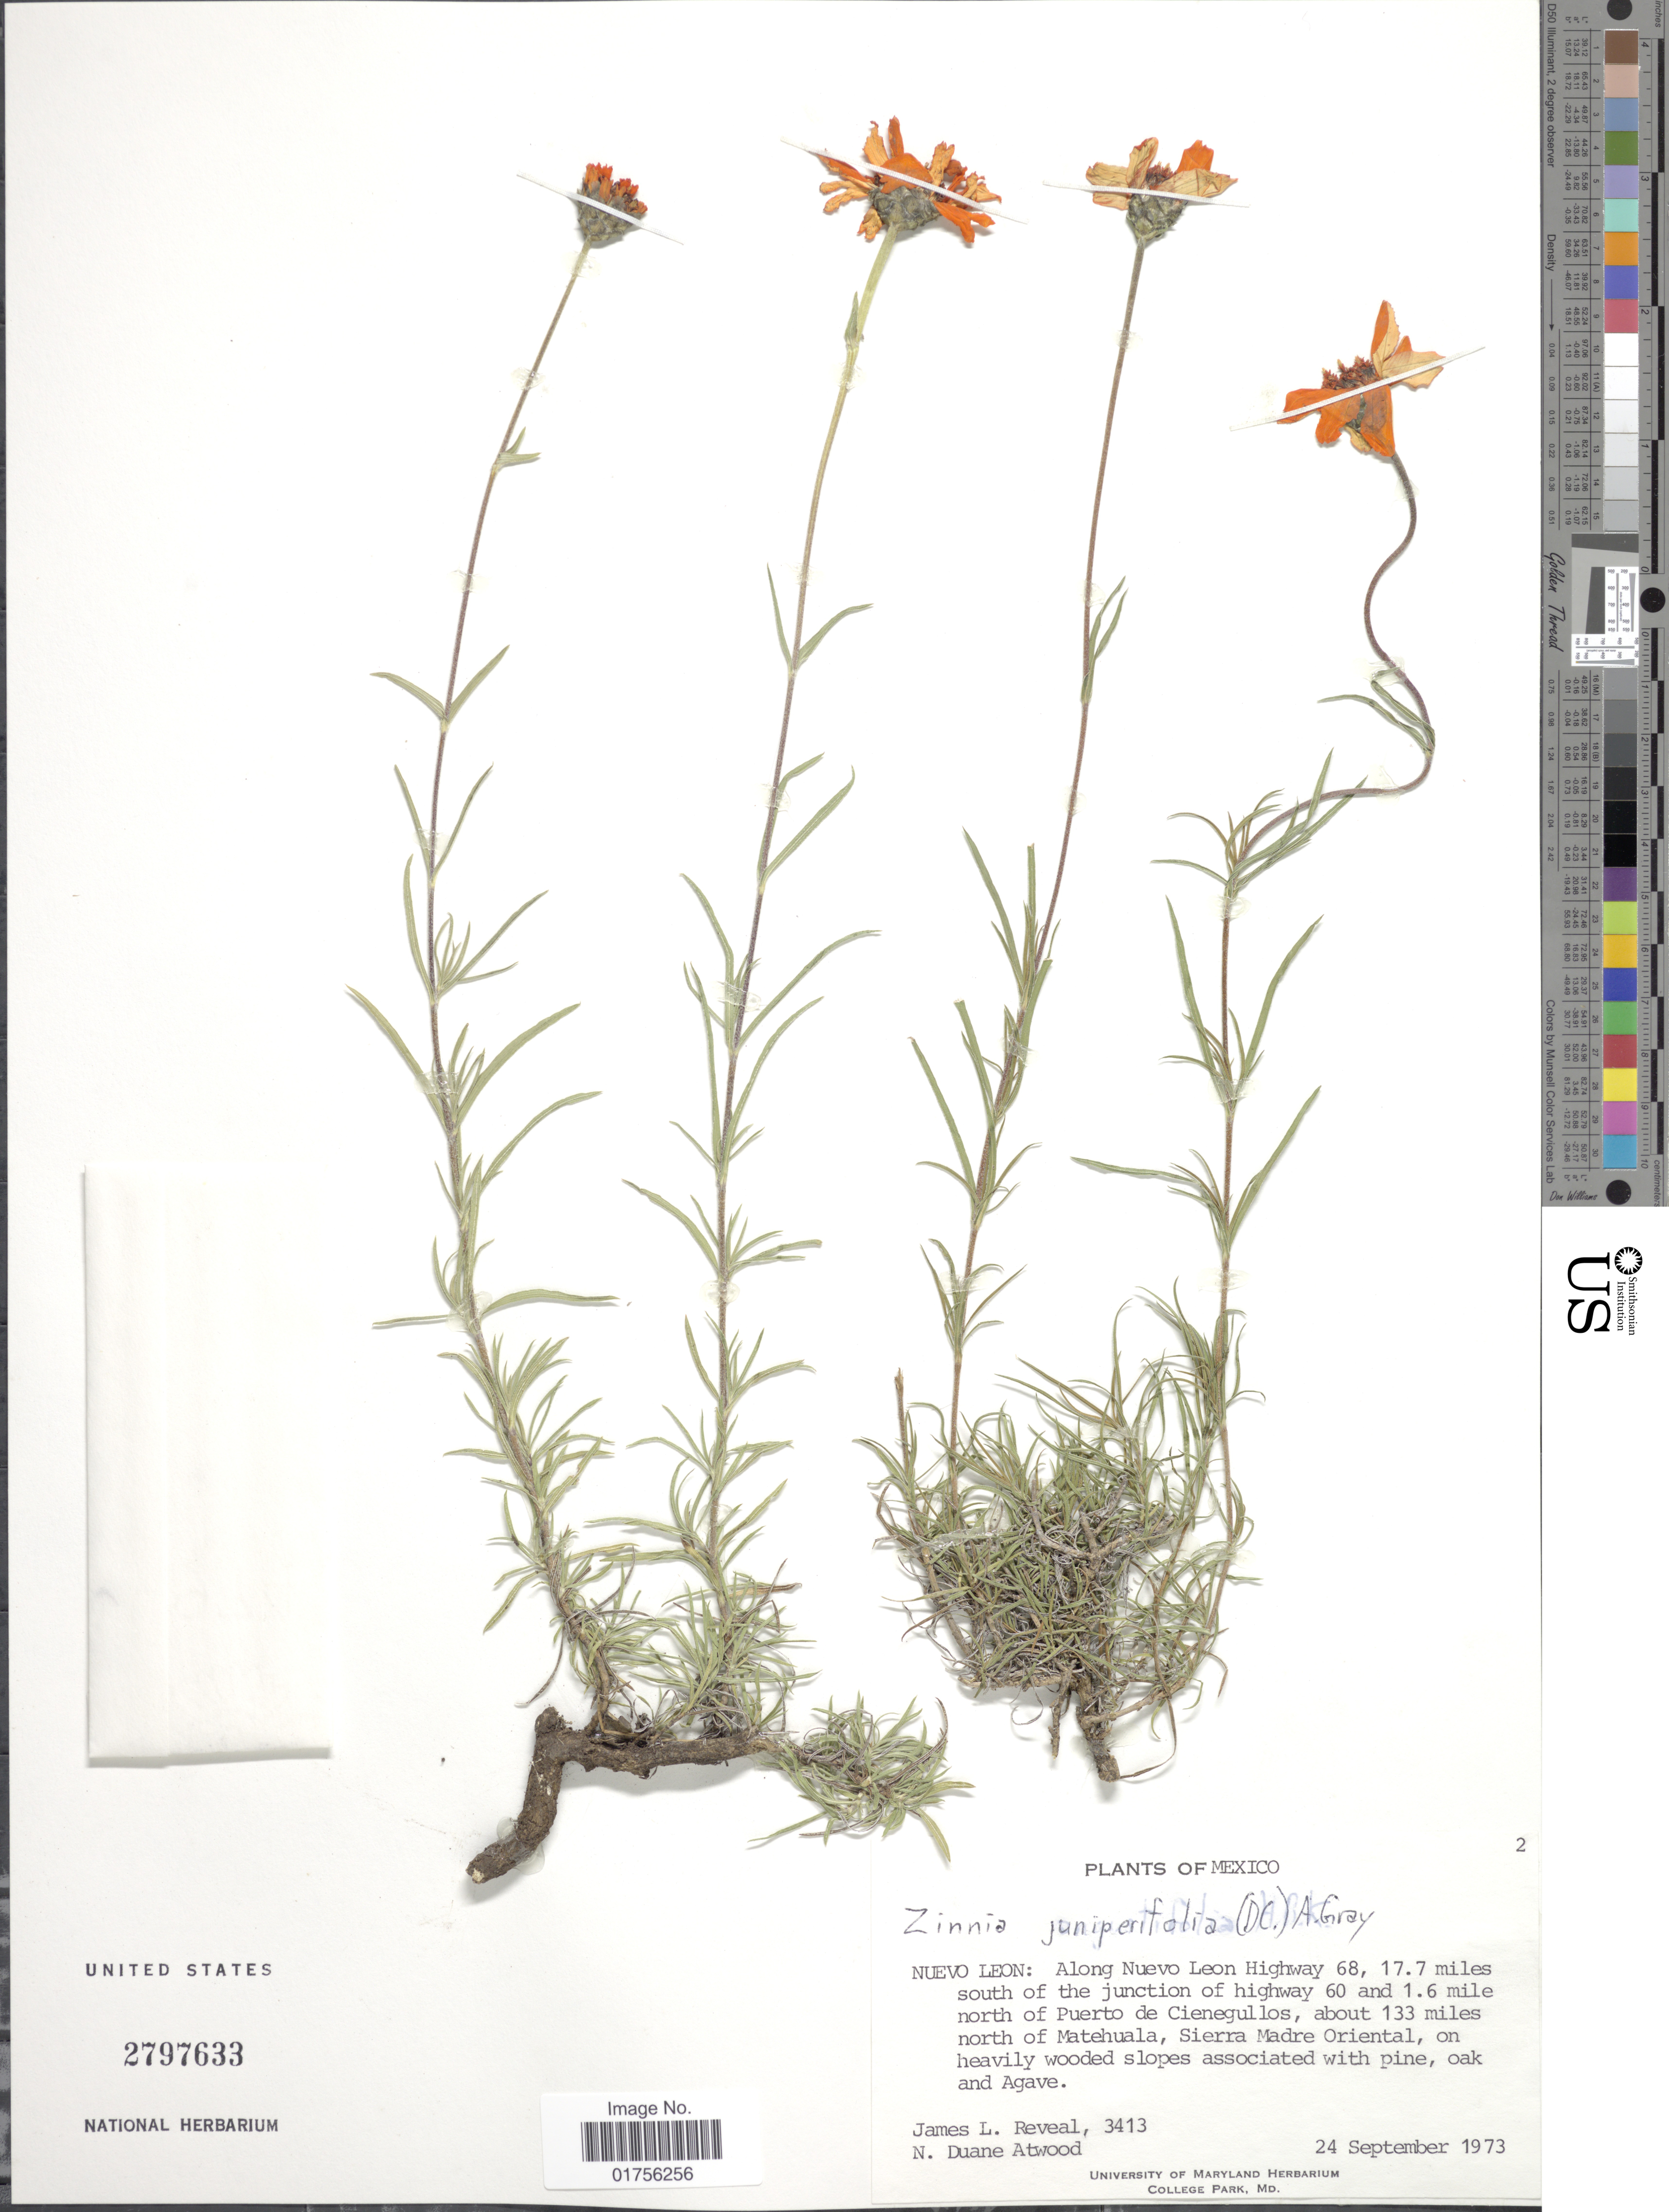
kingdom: Plantae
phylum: Tracheophyta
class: Magnoliopsida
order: Asterales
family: Asteraceae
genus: Zinnia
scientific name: Zinnia juniperifolia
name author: (DC.) A. Gray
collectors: J. L. Reveal & N. Atwood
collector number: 3413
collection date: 1973-09-24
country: Mexico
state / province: Nuevo León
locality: Nuevo Leon: Along Nuevo Leon Highway 68, 17.7 miles south of the junction of highway 60 and 1.6 miles north of Puerto de Cienegullos, about 133 miles north of Matehuala, Sierra Madre Oriental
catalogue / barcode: US 2797633